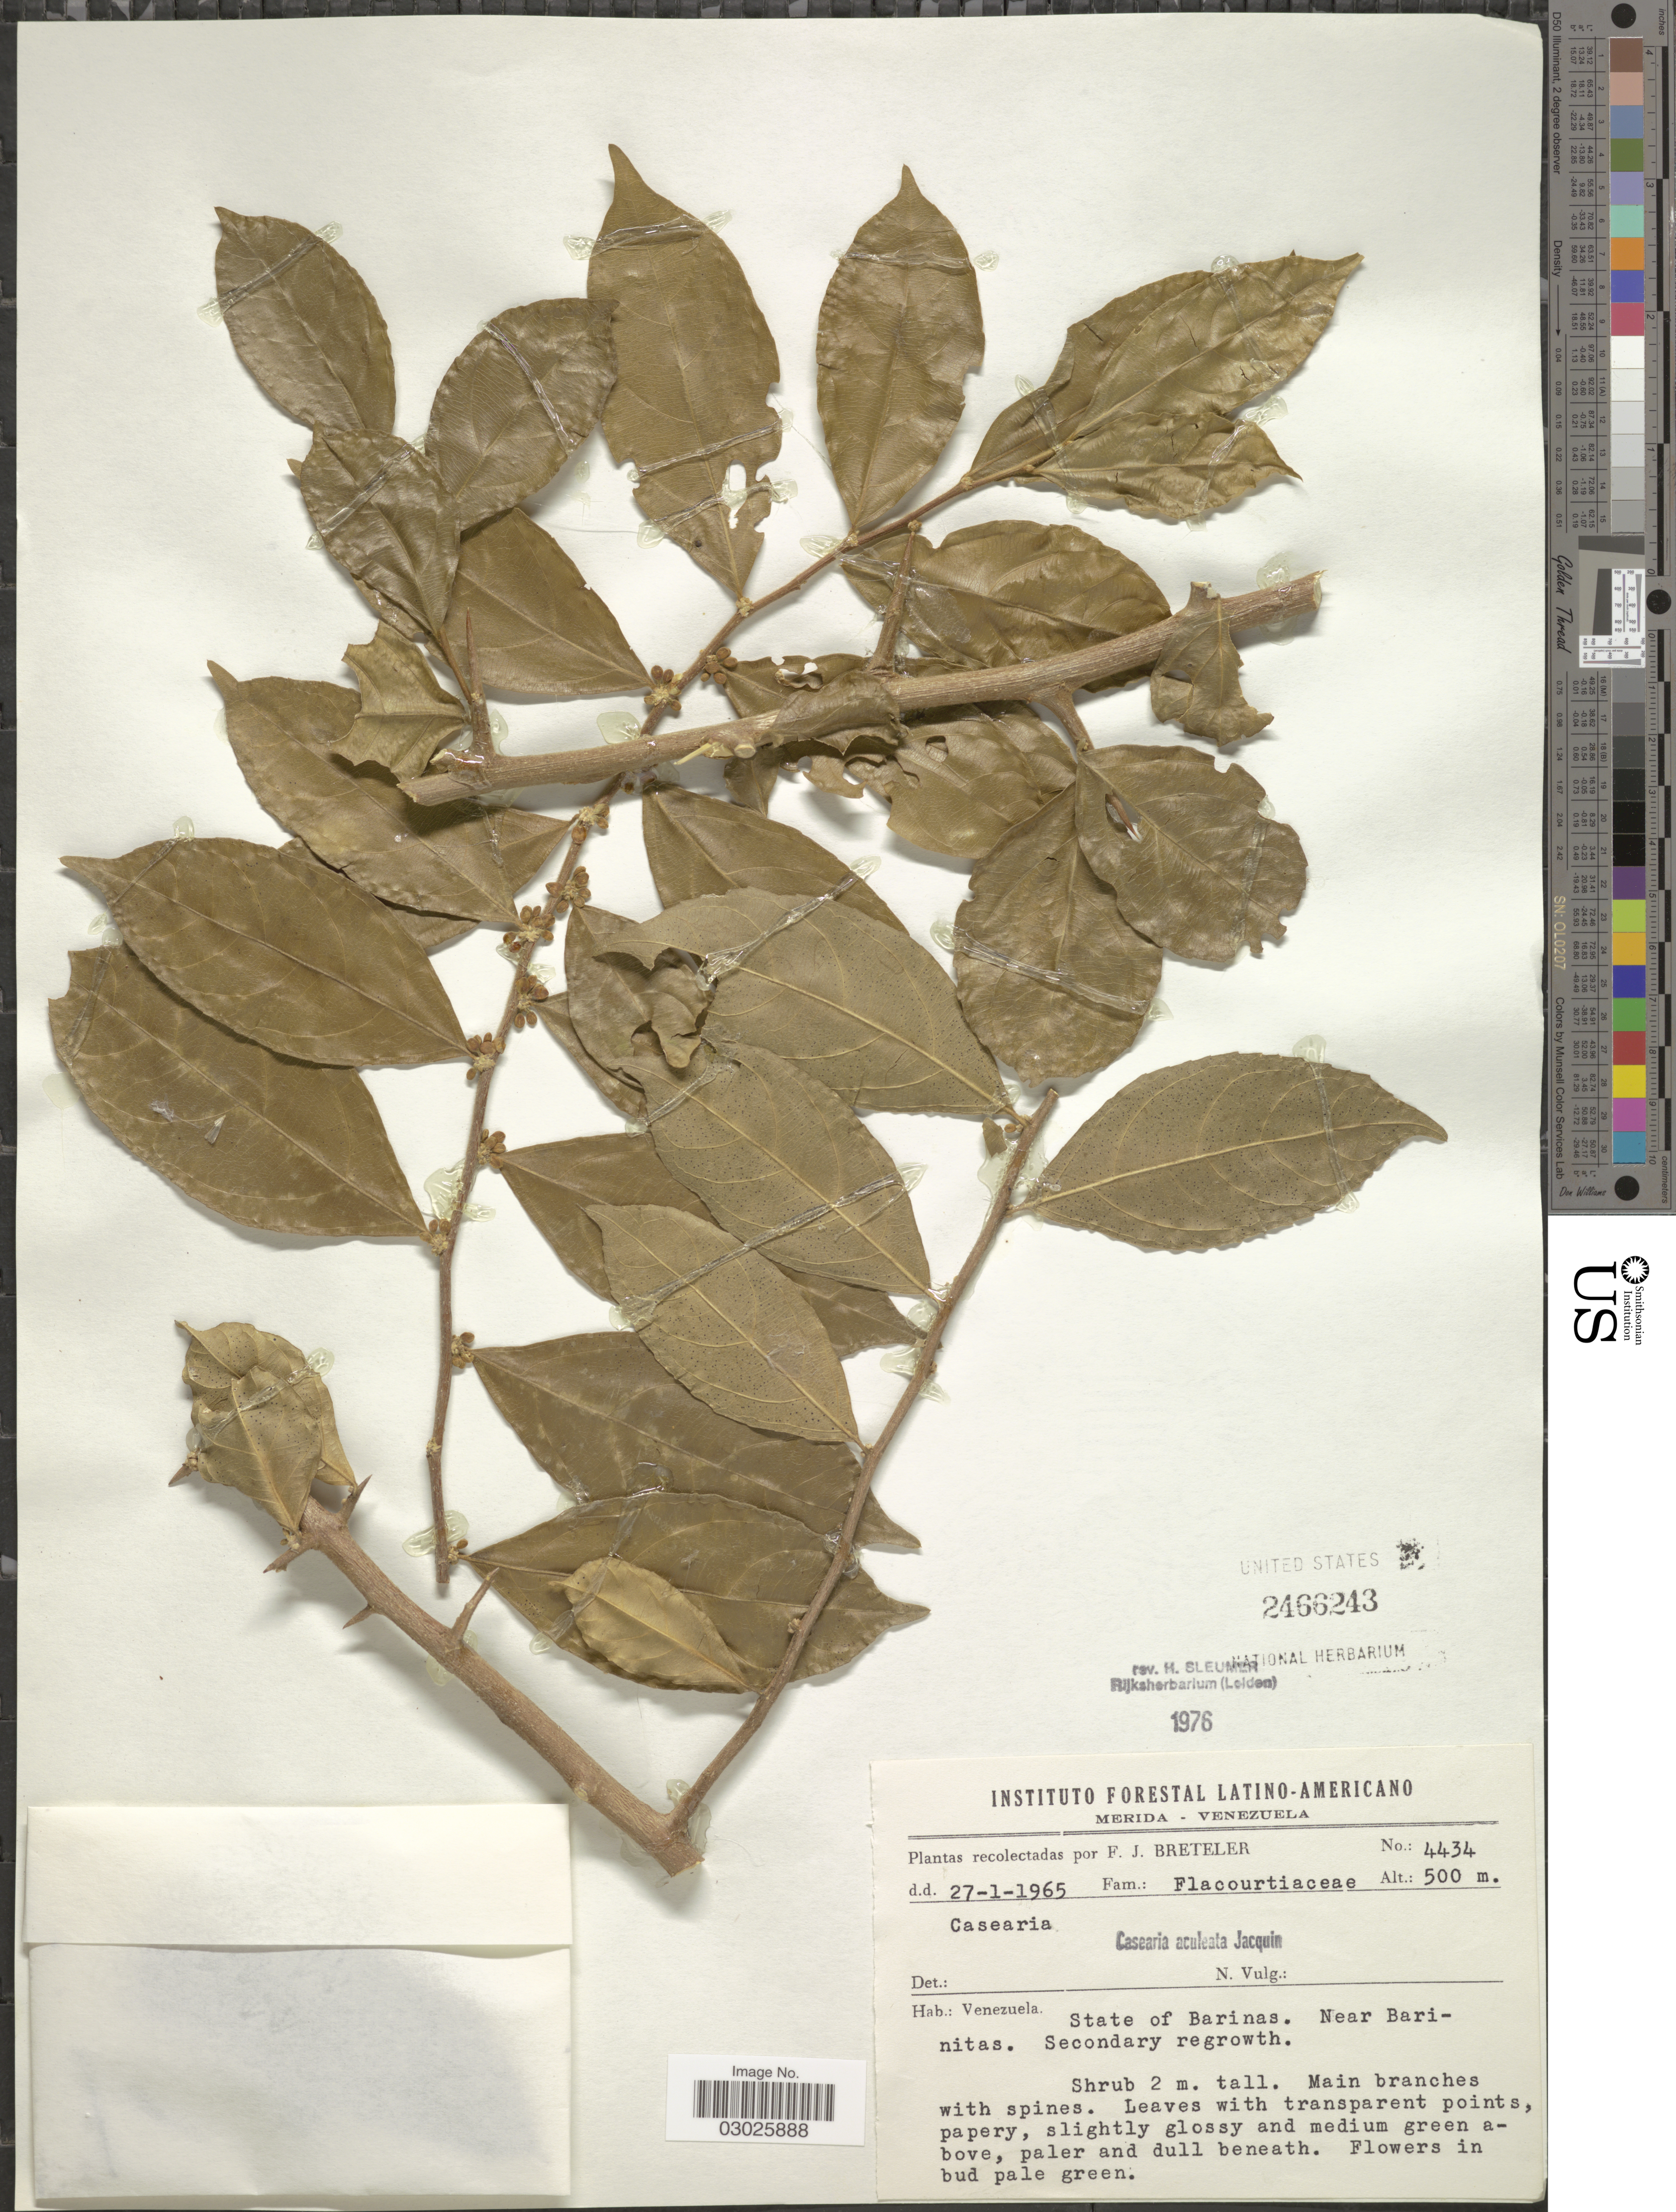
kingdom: Plantae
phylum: Tracheophyta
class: Magnoliopsida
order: Malpighiales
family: Salicaceae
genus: Casearia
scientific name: Casearia aculeata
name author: Jacq.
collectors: F. J. Breteler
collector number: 4434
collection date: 1965-01-27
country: Venezuela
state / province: Barinas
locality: Near Barinitas. Secondary regrowth.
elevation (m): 500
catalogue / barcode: US 2466243